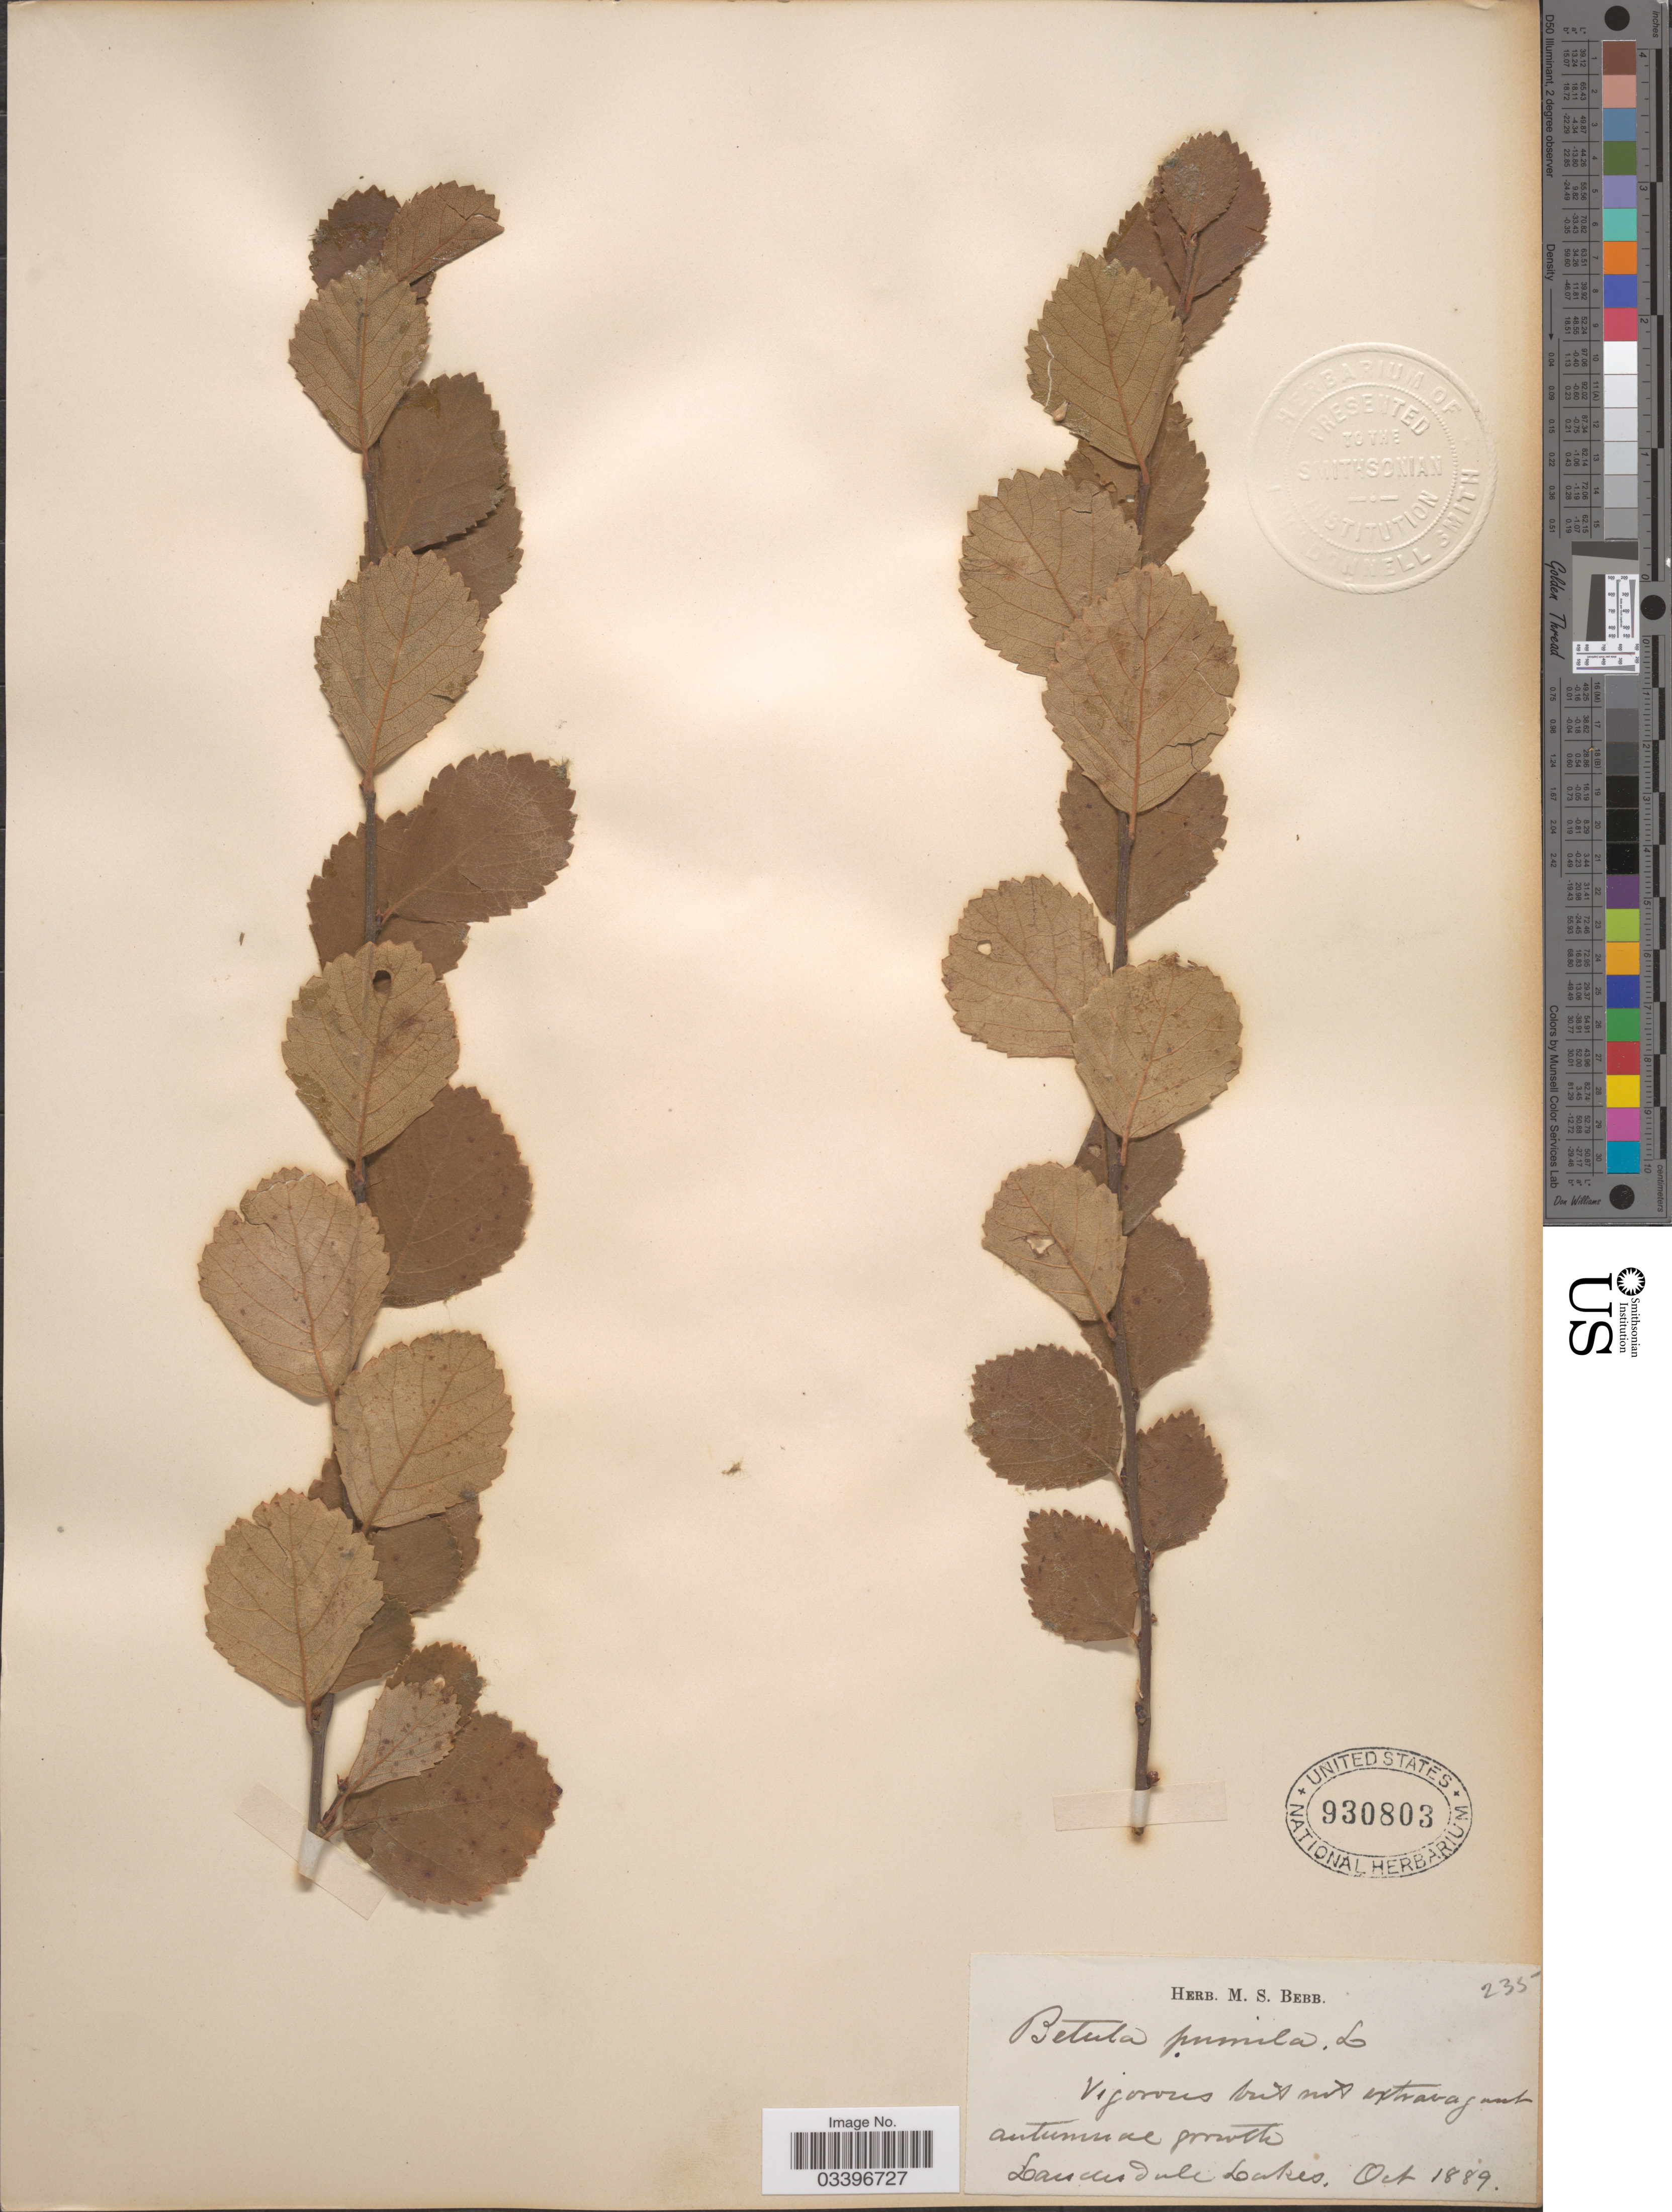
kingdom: Plantae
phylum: Tracheophyta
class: Magnoliopsida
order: Fagales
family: Betulaceae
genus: Betula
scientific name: Betula pumila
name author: L.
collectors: ex Herb. M. S. Bebb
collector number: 235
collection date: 1889-10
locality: Laudes [interpreted] dulce Lakes.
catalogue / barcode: US 930803